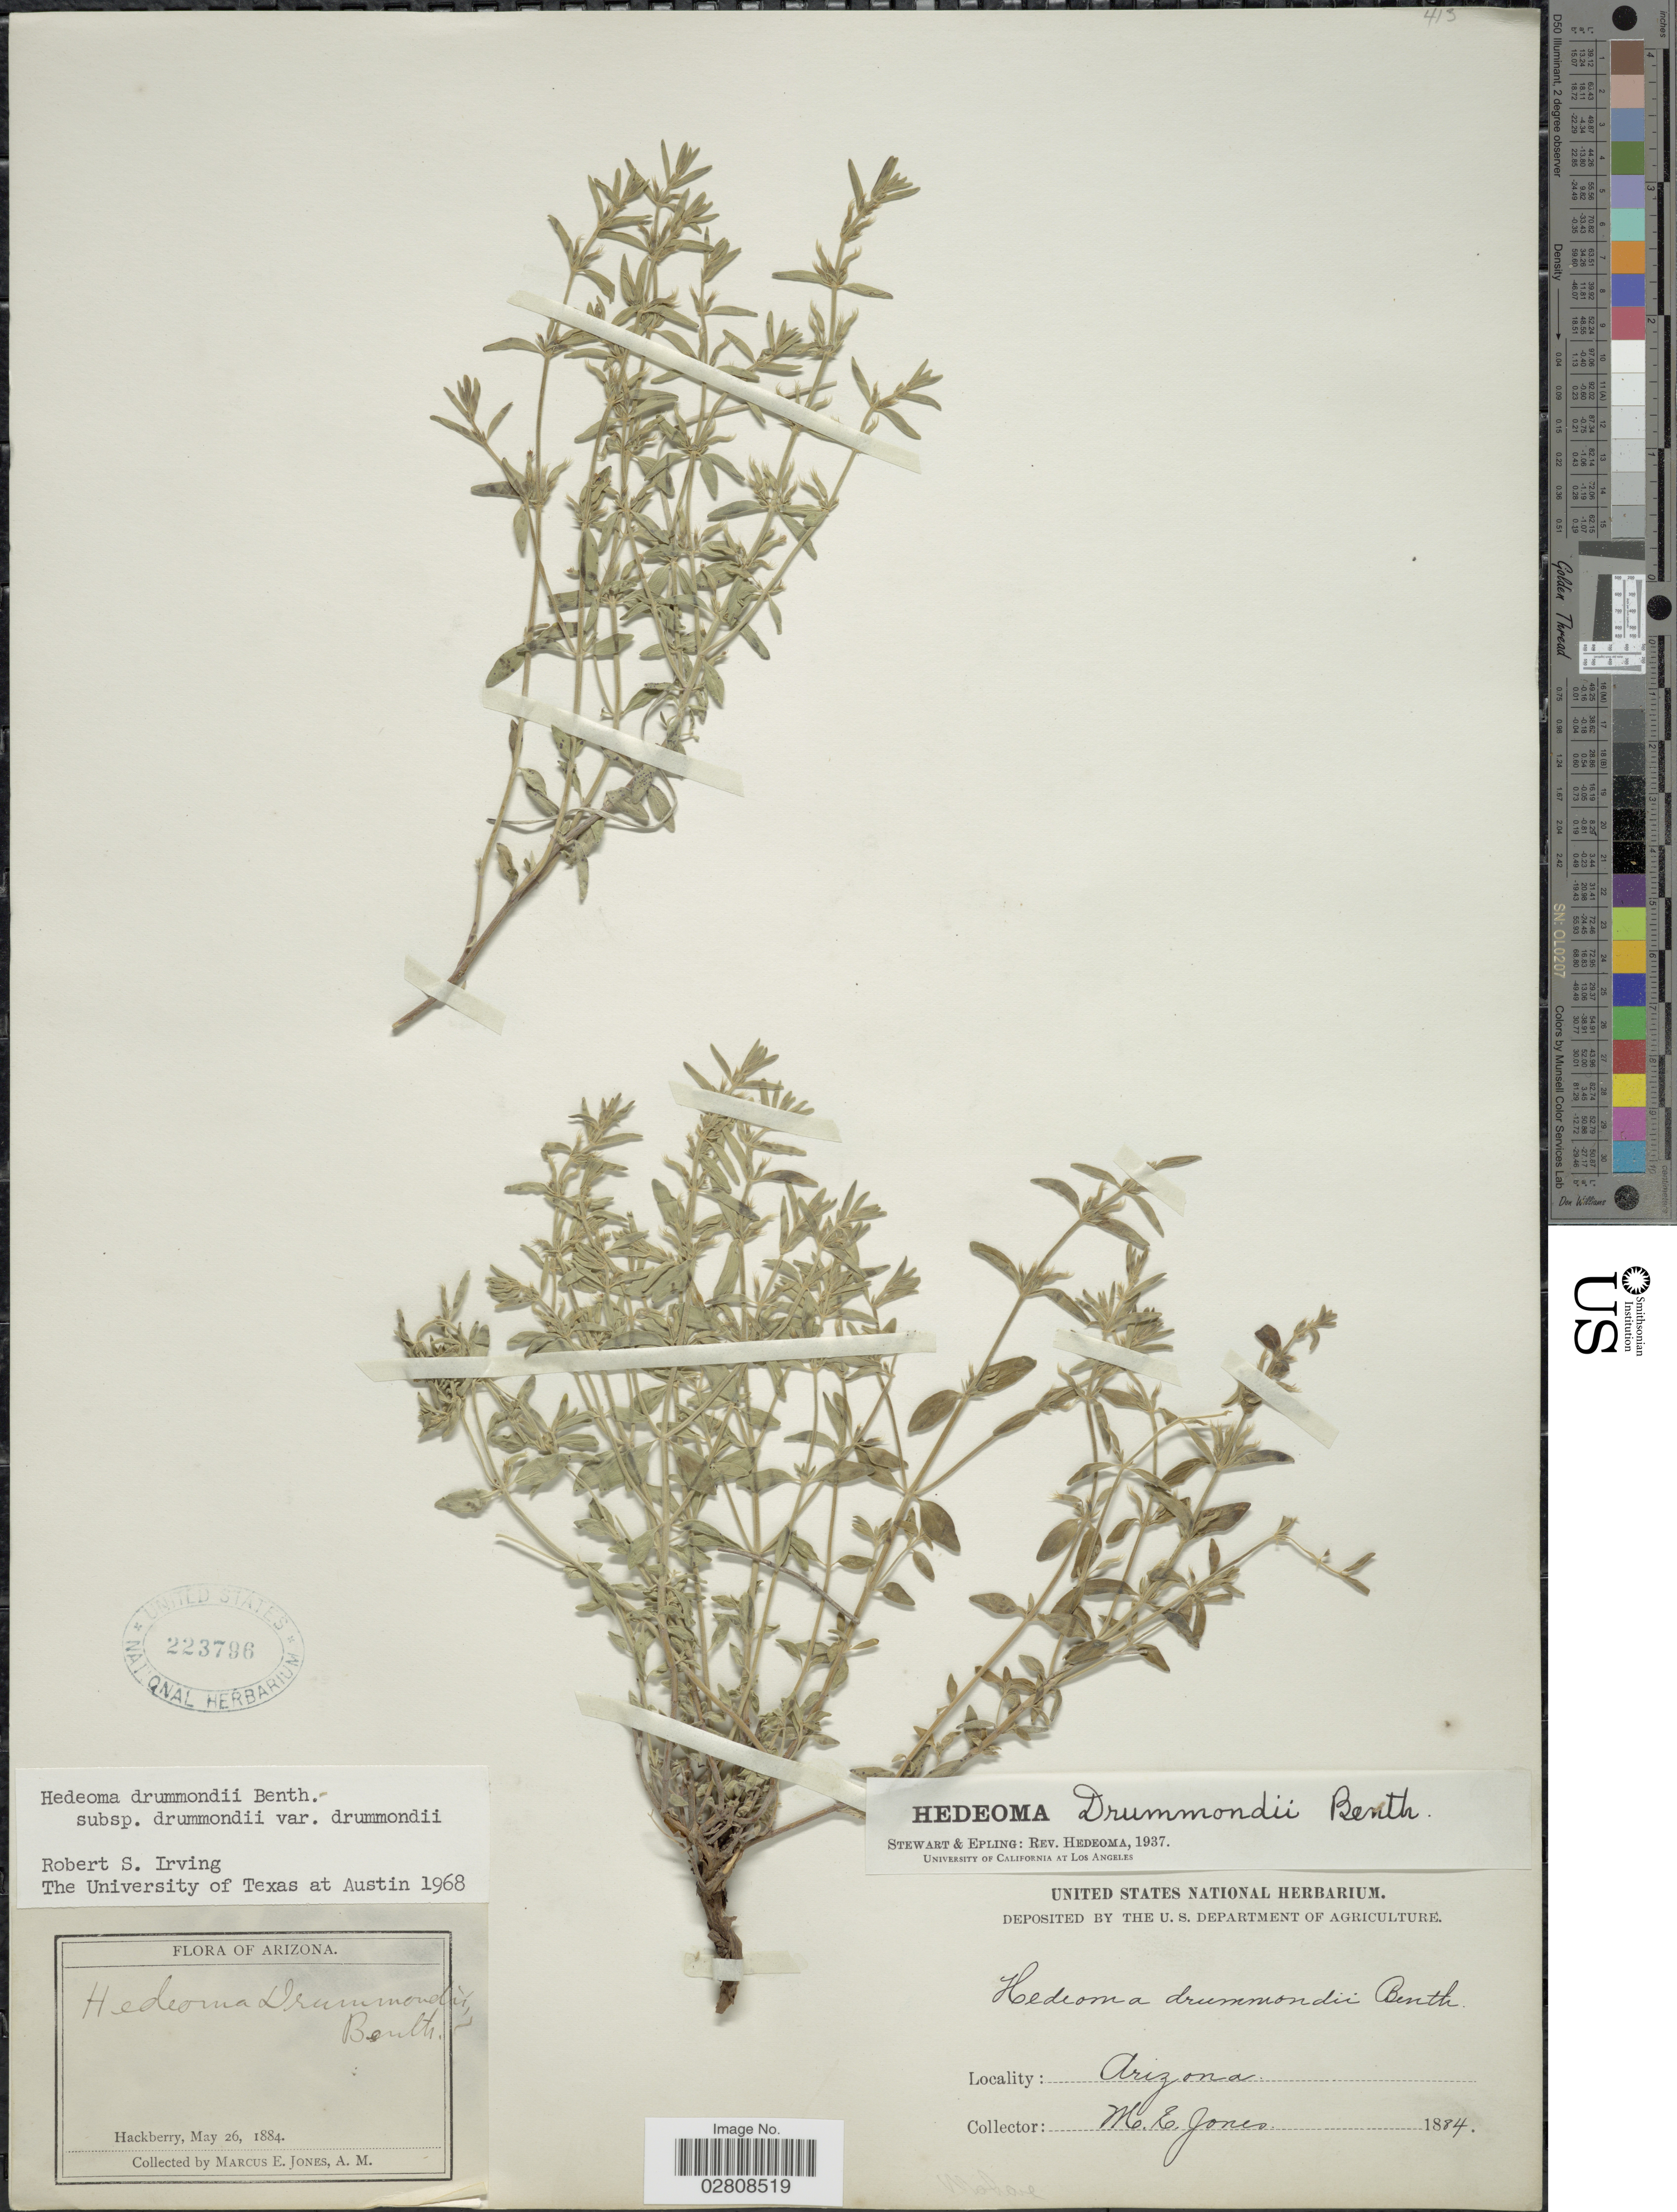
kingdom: Plantae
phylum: Tracheophyta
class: Magnoliopsida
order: Lamiales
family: Lamiaceae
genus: Hedeoma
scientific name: Hedeoma drummondii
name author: Benth.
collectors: M. E. Jones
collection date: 1884-05-26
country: United States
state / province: Arizona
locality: Hackberry.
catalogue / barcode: US 223796